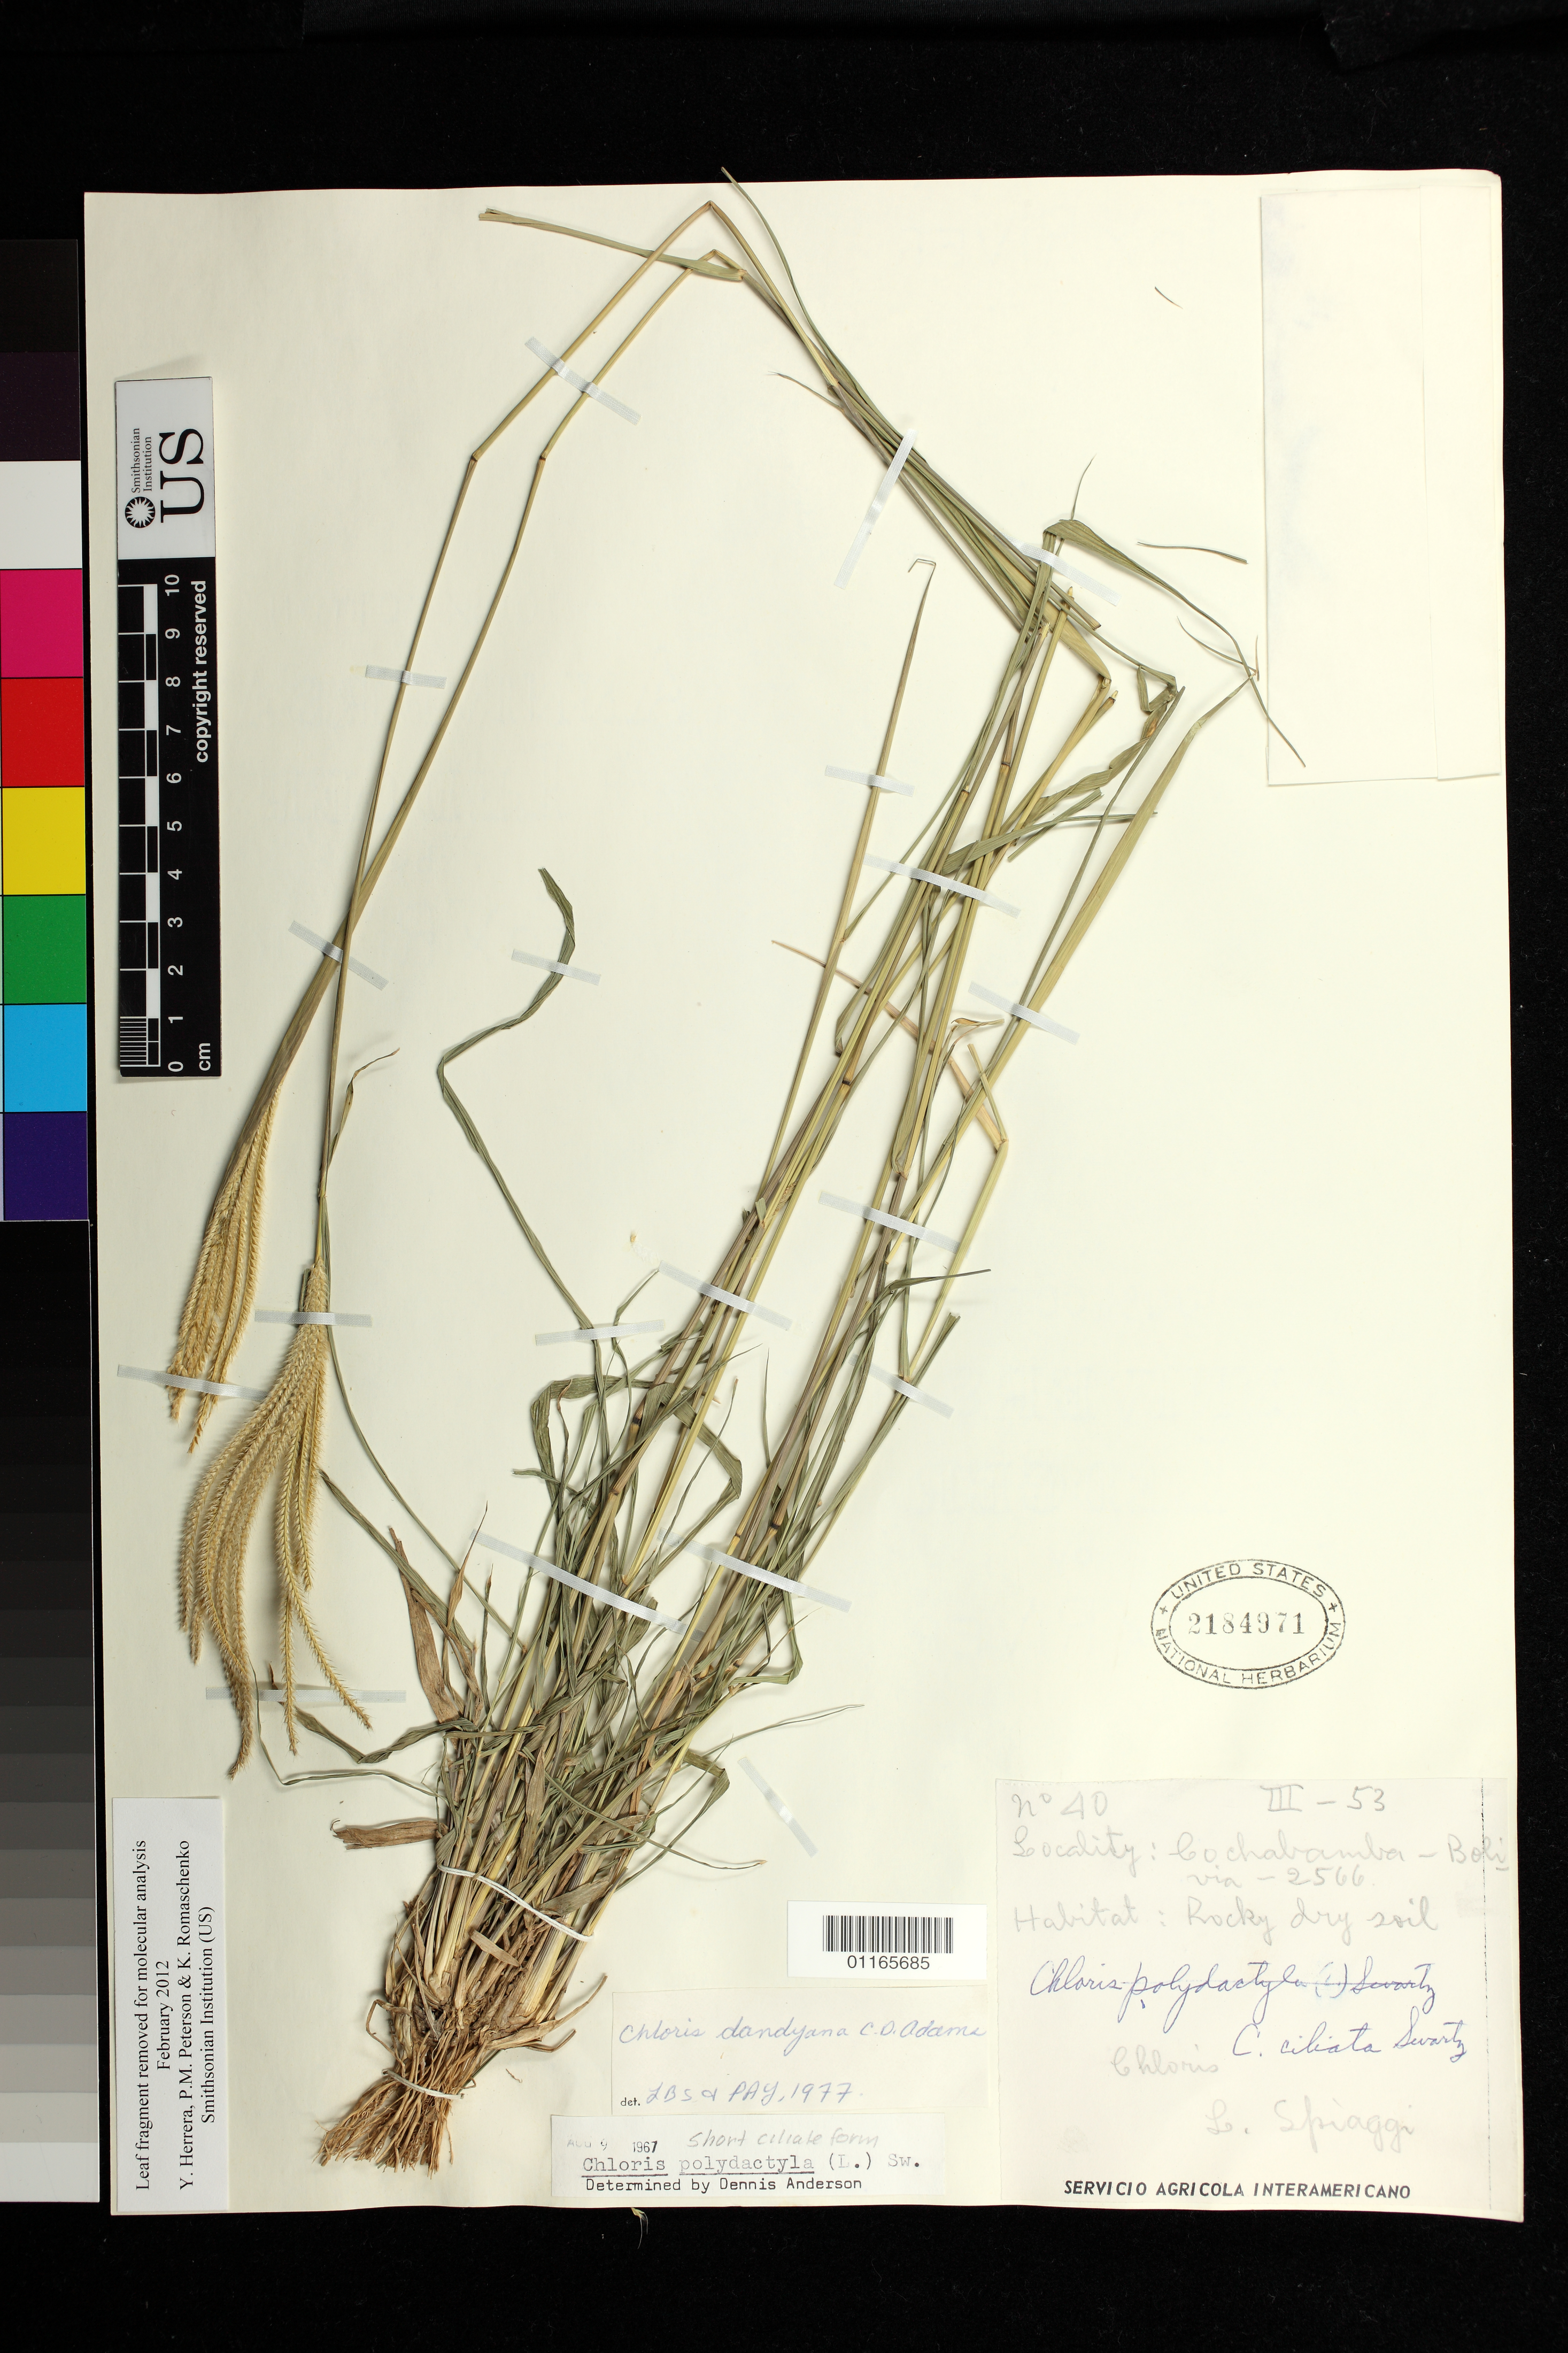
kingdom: Plantae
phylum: Tracheophyta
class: Liliopsida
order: Poales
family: Poaceae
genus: Chloris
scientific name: Chloris dandyana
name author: C.D. Adams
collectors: L. Spiaggi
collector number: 40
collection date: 1953-03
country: Bolivia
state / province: Cochabamba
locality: via - 2566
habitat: Rocky dry soil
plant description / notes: Leaf fragment removed for molecular analysis February 2012 Y. Herrera, P.M. Peterson & K. Romaschenko Smithsonian Institution (US)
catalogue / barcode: US 2184971